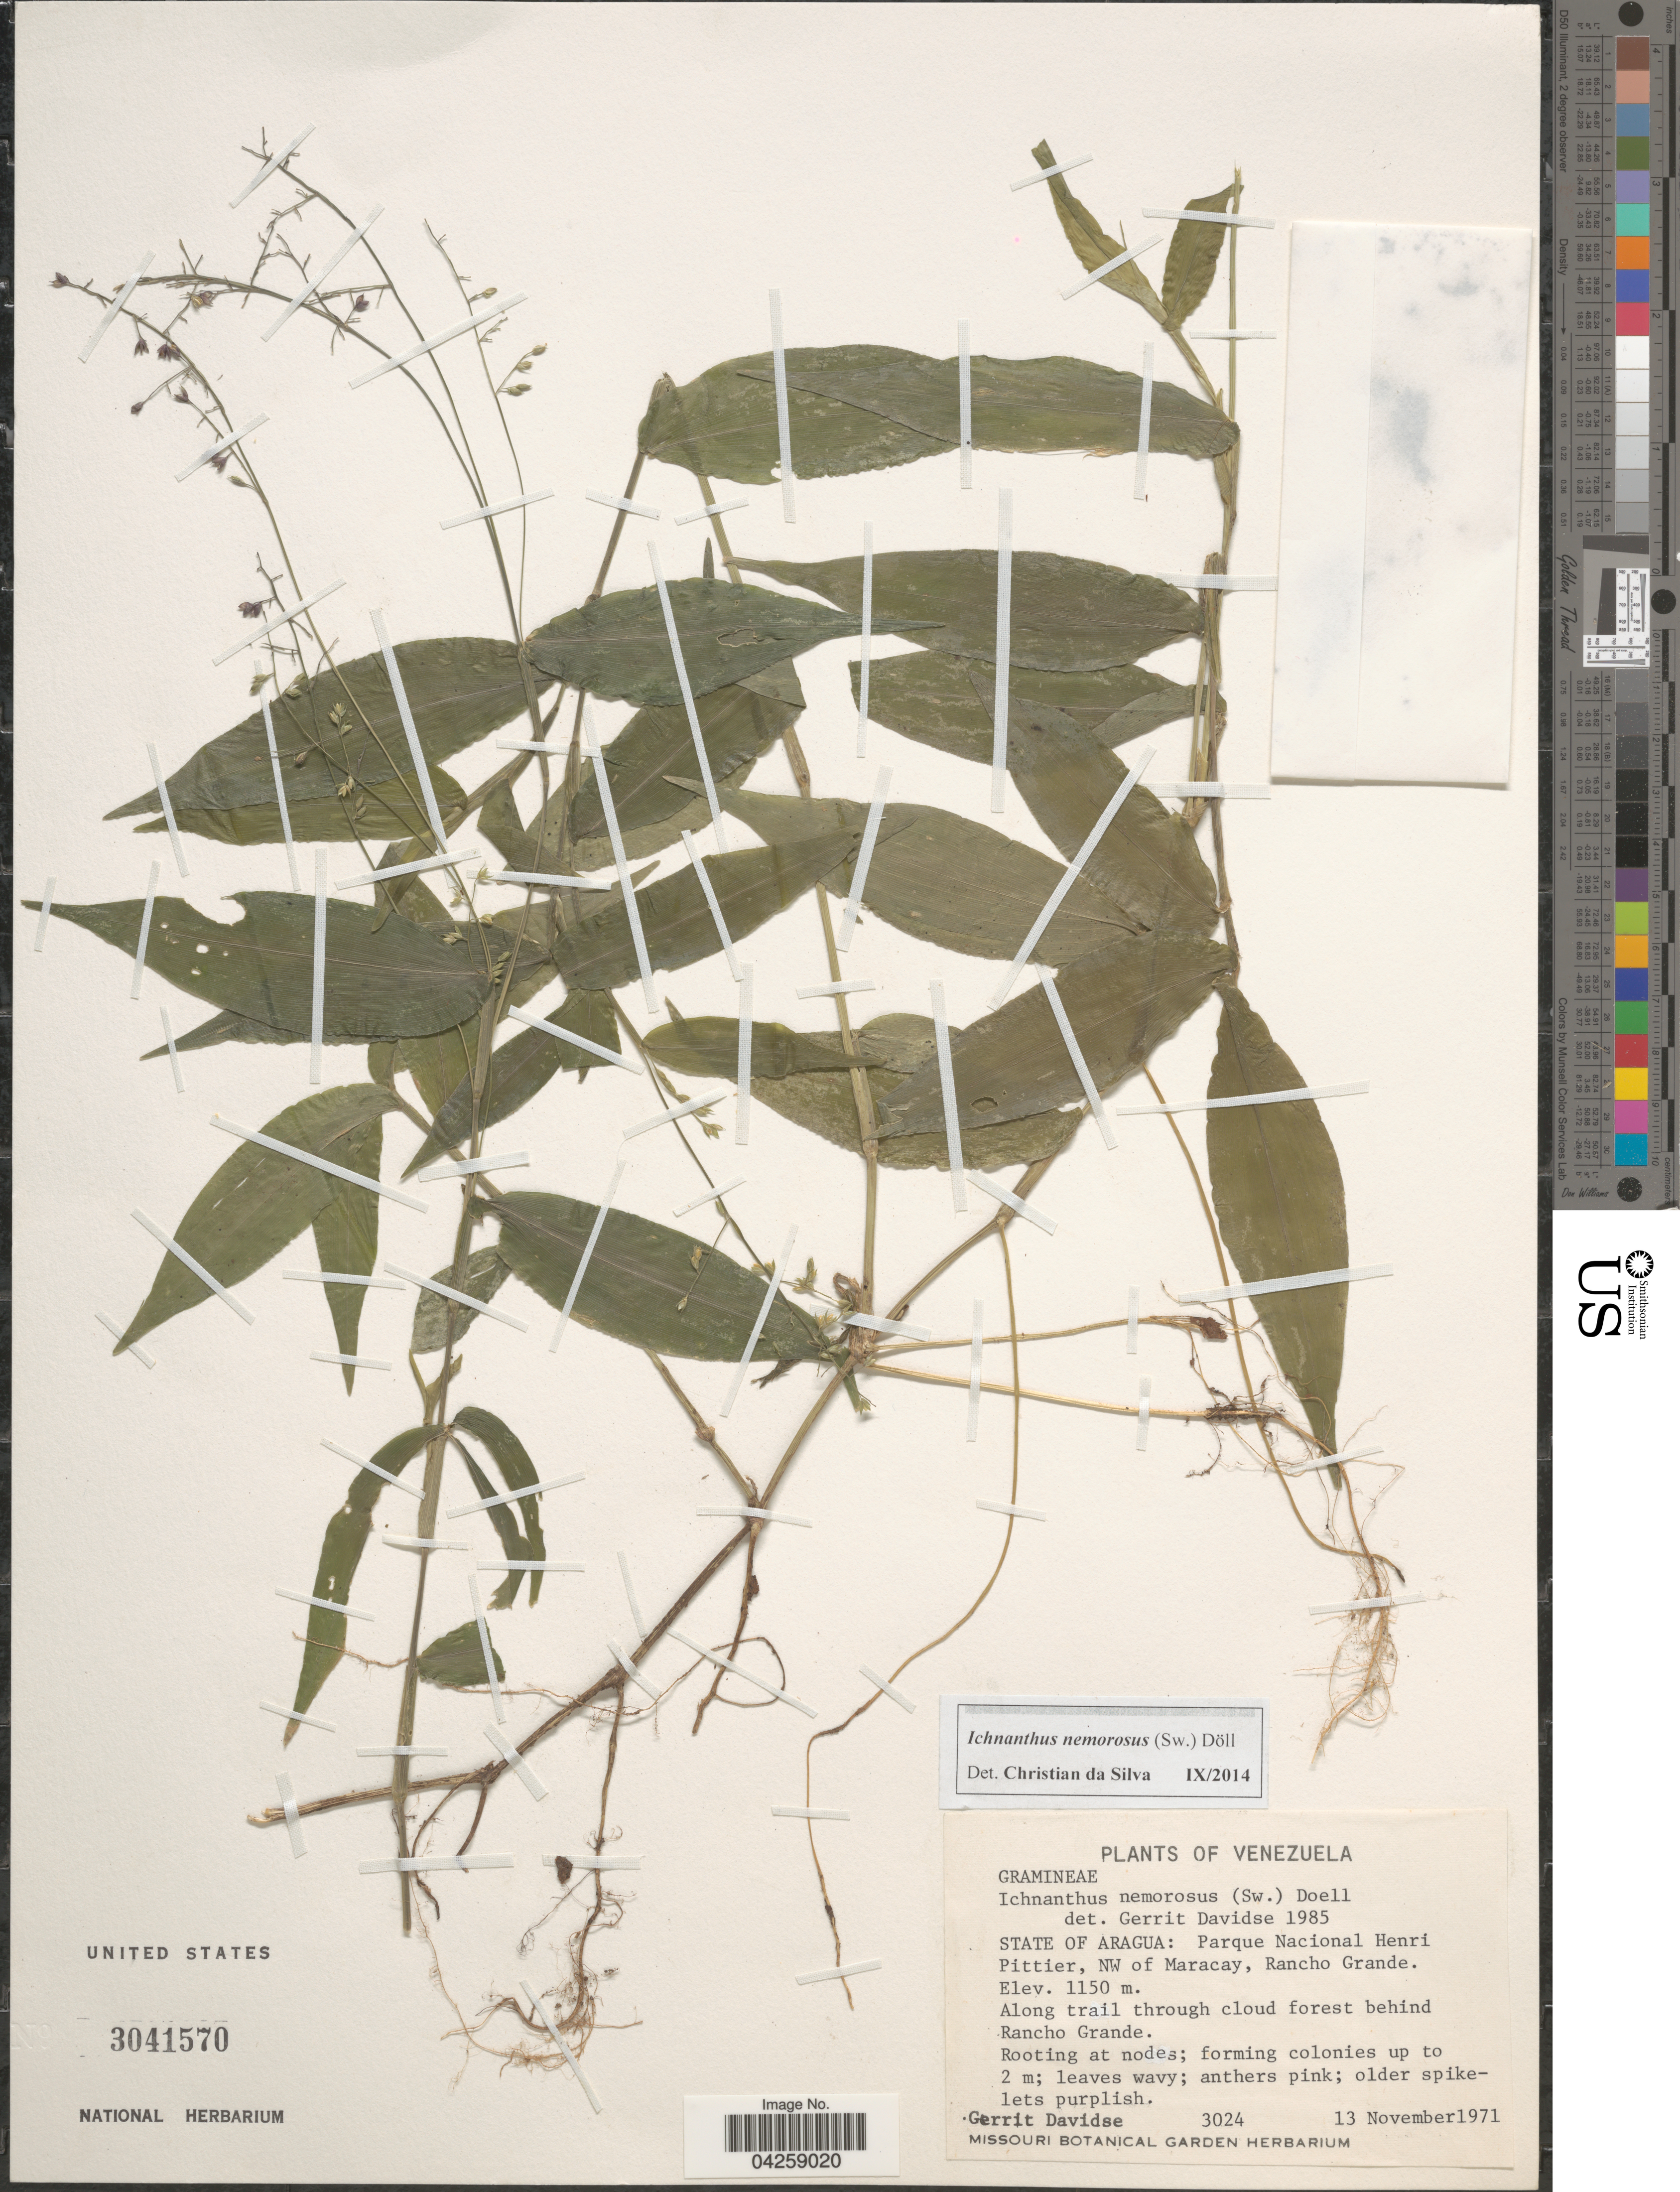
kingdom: Plantae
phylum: Tracheophyta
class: Liliopsida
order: Poales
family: Poaceae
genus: Ichnanthus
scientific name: Ichnanthus nemorosus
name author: (Sw.) Döll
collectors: G. Davidse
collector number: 3024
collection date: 1971-11-13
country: Venezuela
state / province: Aragua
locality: Parque Nacional Henri Pittier, NW of Maracay, Rancho Grande. Along trail through cloud forest behind Rancho Grande.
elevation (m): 1150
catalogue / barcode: US 3041570